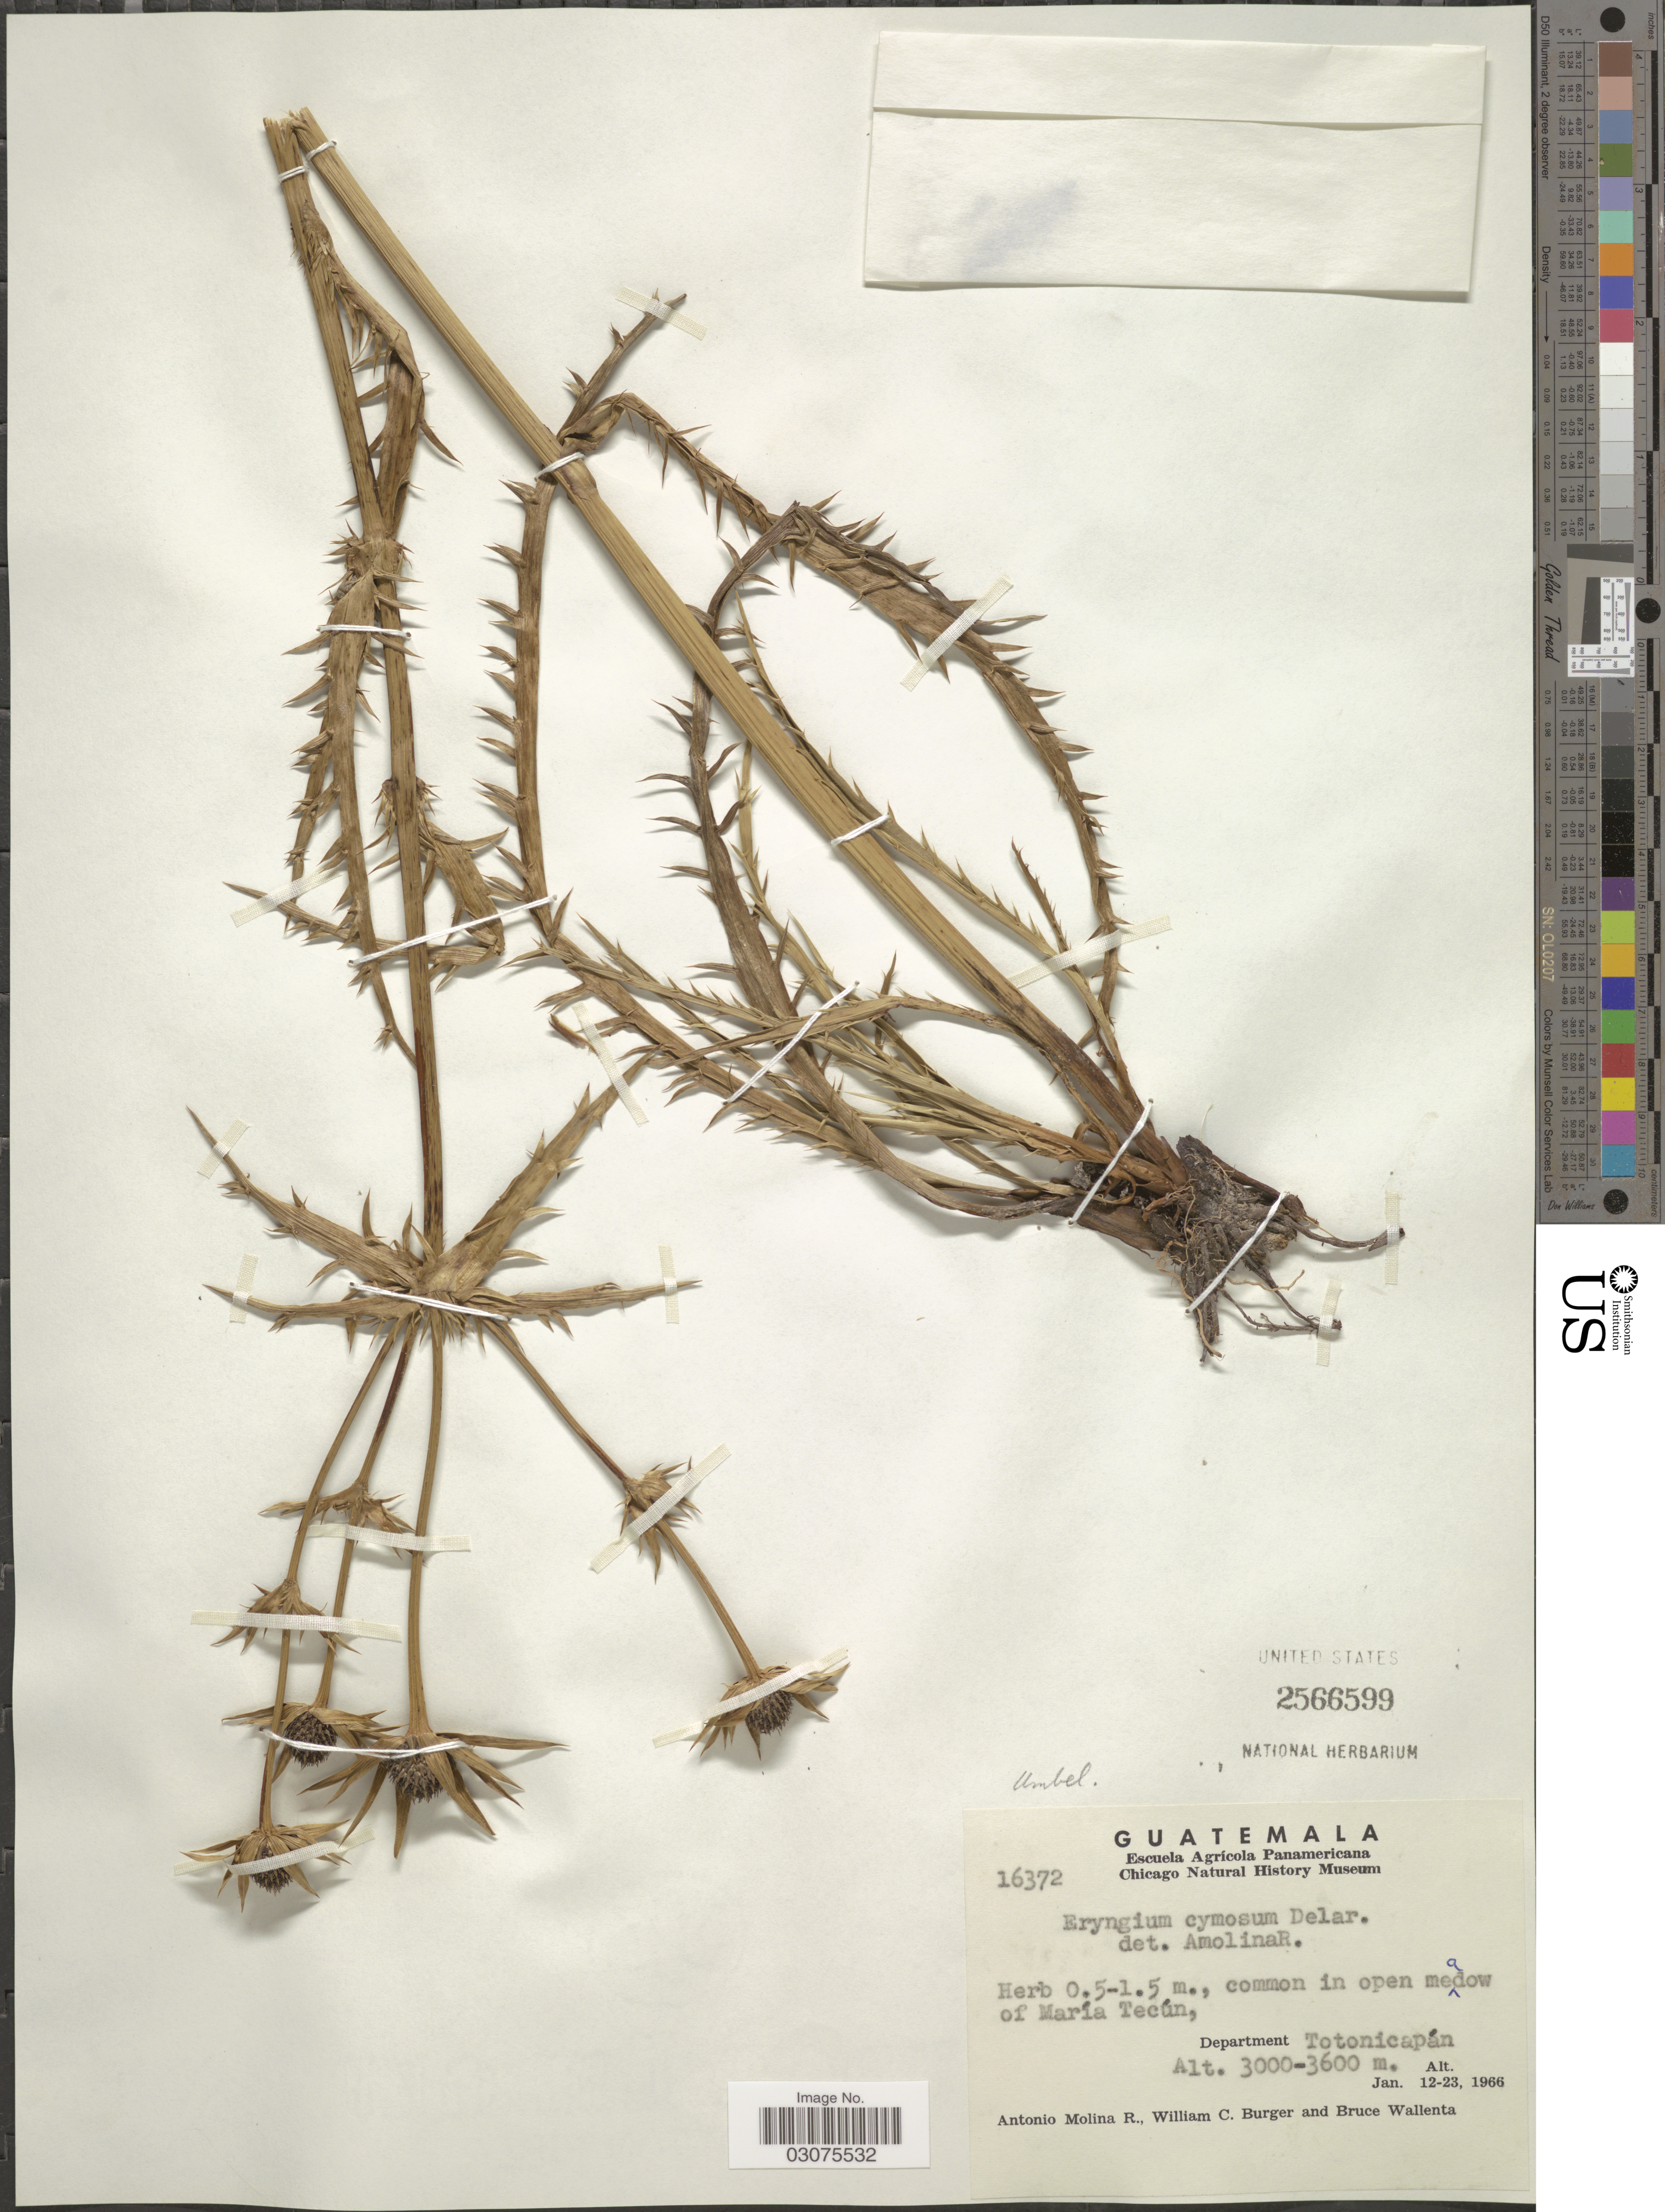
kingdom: Plantae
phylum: Tracheophyta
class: Magnoliopsida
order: Apiales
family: Apiaceae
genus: Eryngium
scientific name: Eryngium cymosum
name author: F. Delaroche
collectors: A. Molina R., W. Burger & B. Wallenta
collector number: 16372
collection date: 1966-01-12/1966-01-23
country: Guatemala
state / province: Totonicapan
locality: Common in open meadow of María Tecún, Department Totonicapán.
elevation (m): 3000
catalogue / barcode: US 2566599